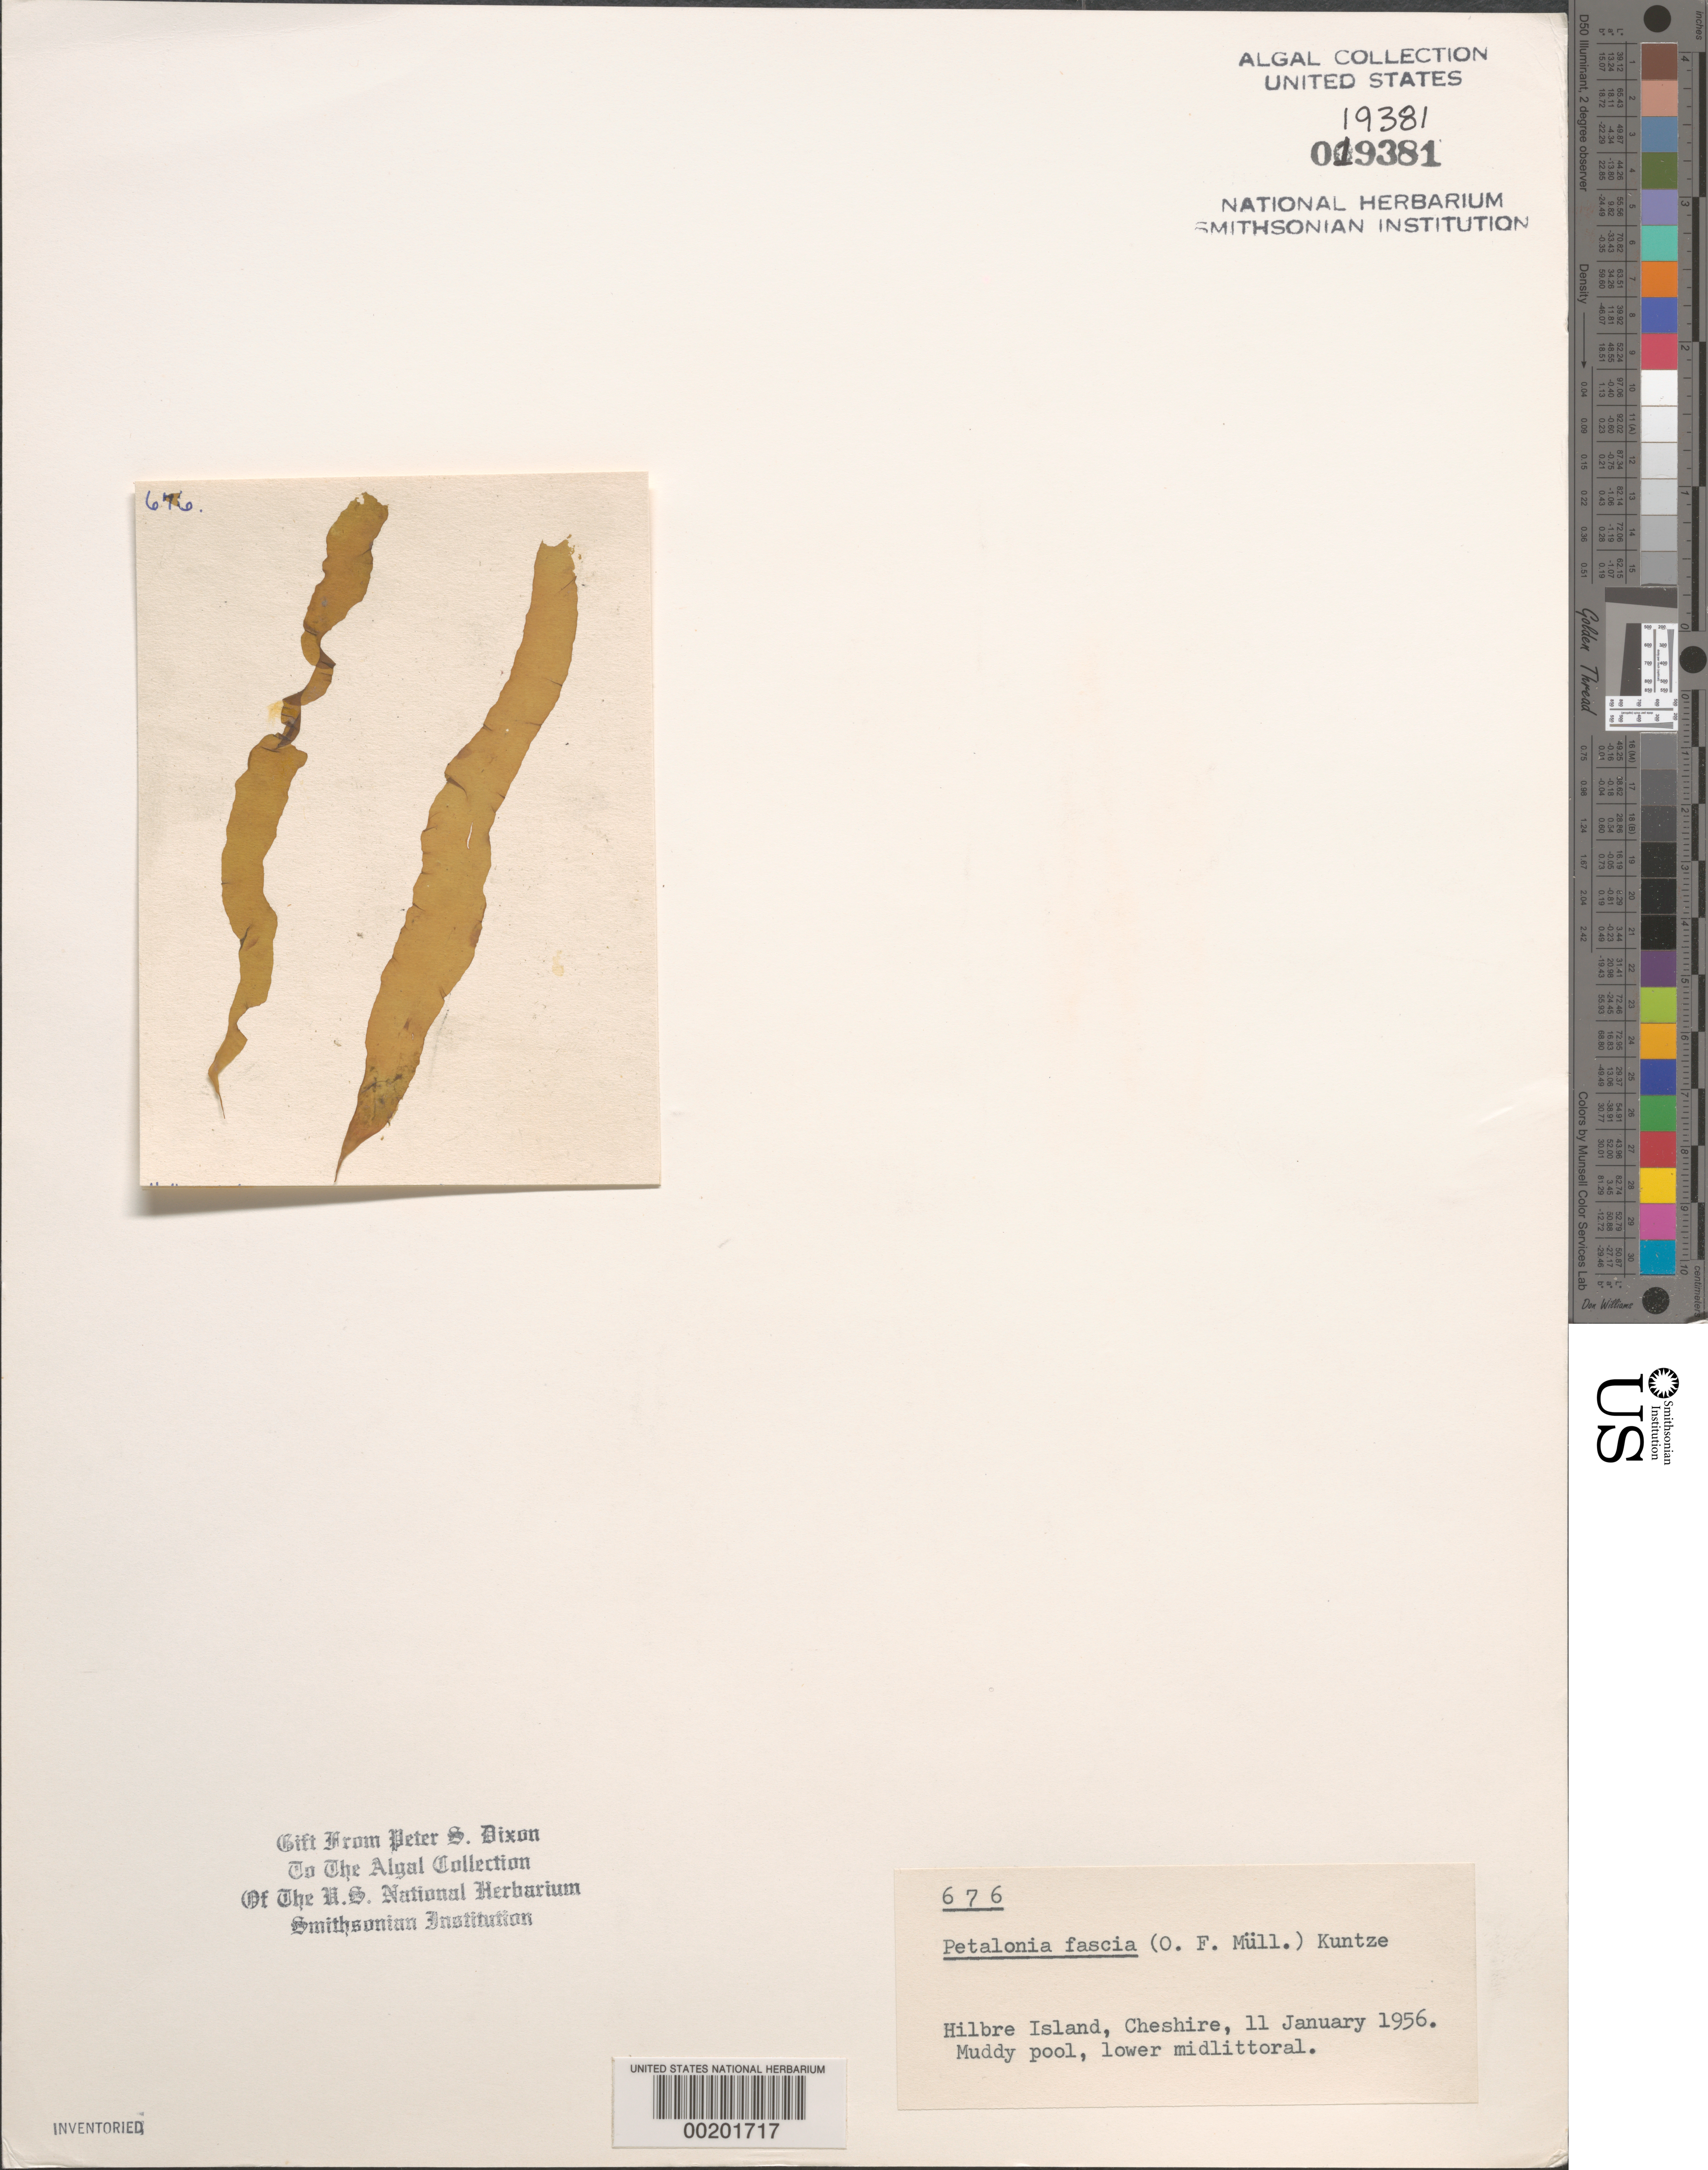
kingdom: Chromista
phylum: Ochrophyta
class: Phaeophyceae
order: Scytosiphonales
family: Scytosiphonaceae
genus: Petalonia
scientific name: Petalonia fascia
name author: (O.F. Müller) Kuntze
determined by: Dixon, P. S.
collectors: P. S. Dixon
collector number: PSD 676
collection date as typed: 11 Jan 1956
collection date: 1956-01-11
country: United Kingdom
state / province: England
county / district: Cheshire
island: Hilbre Island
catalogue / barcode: US 19381